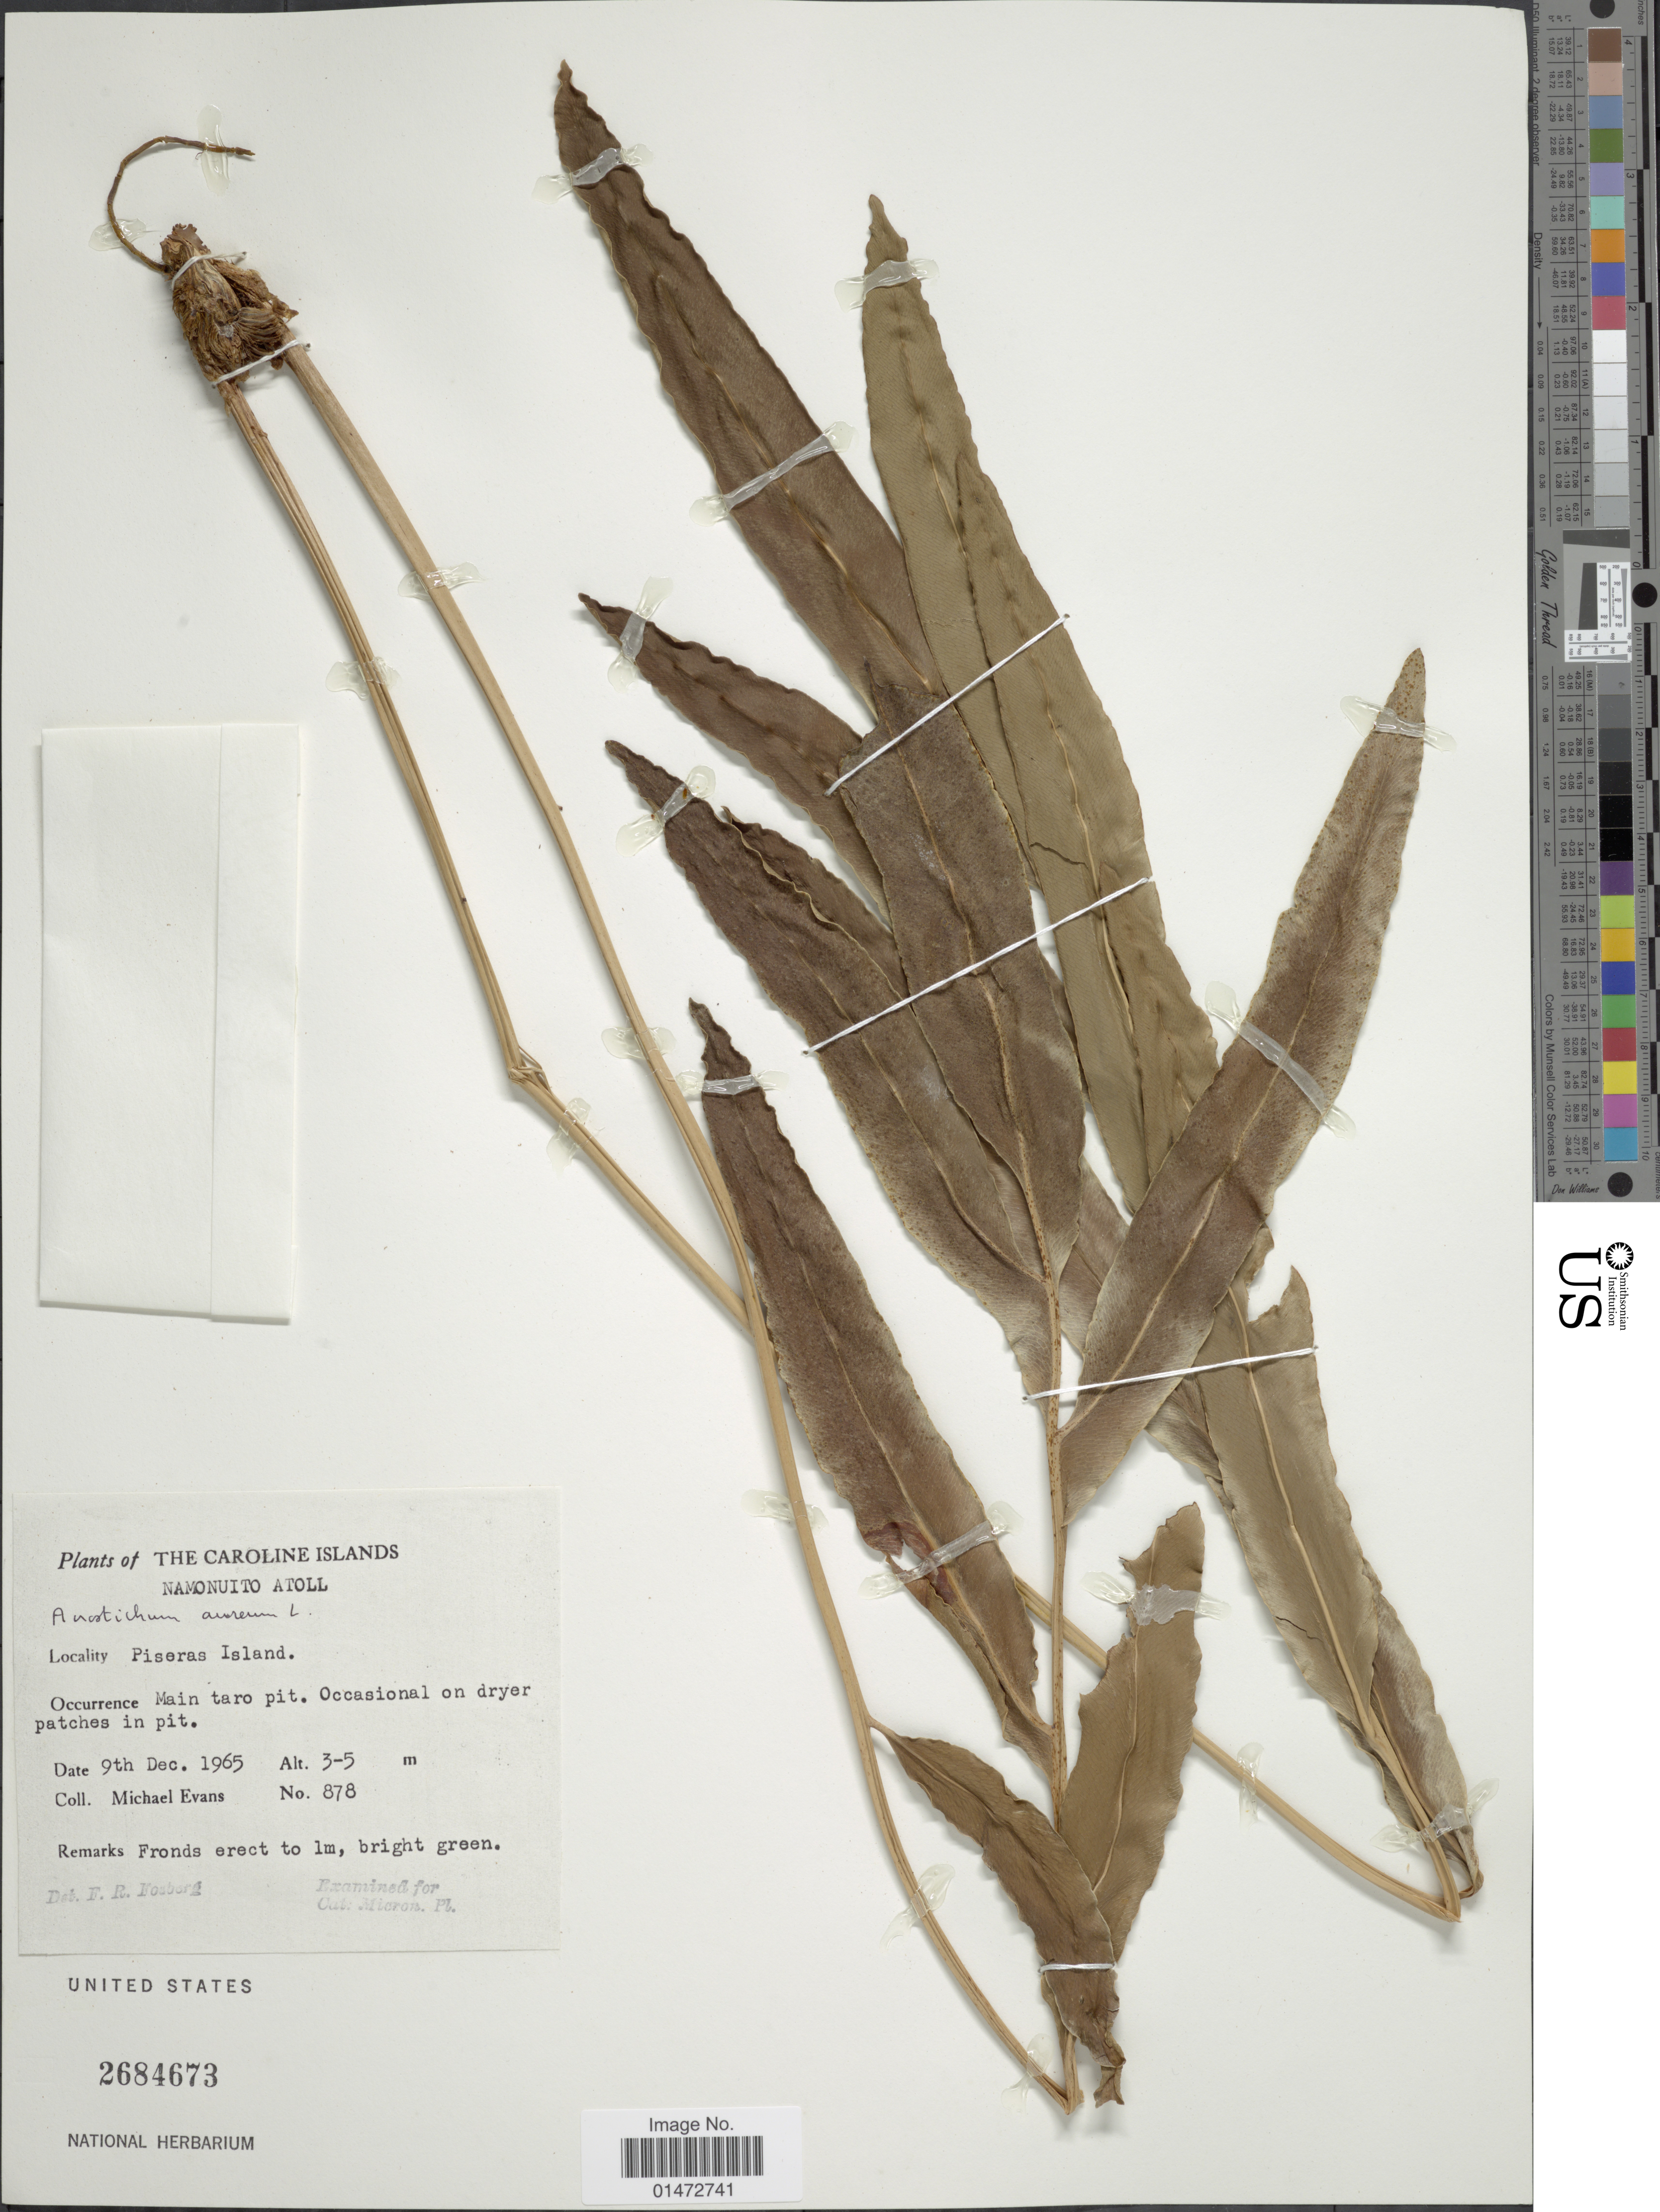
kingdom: Plantae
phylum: Tracheophyta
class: Polypodiopsida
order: Polypodiales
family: Pteridaceae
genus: Acrostichum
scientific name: Acrostichum aureum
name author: L.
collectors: M. Evans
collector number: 878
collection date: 1965-12-09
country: Micronesia, Federated States of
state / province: Truk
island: Namonuito Atoll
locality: The Caroline Islands. Namonuito Atoll. Piseras Island.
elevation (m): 3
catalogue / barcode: US 2684673